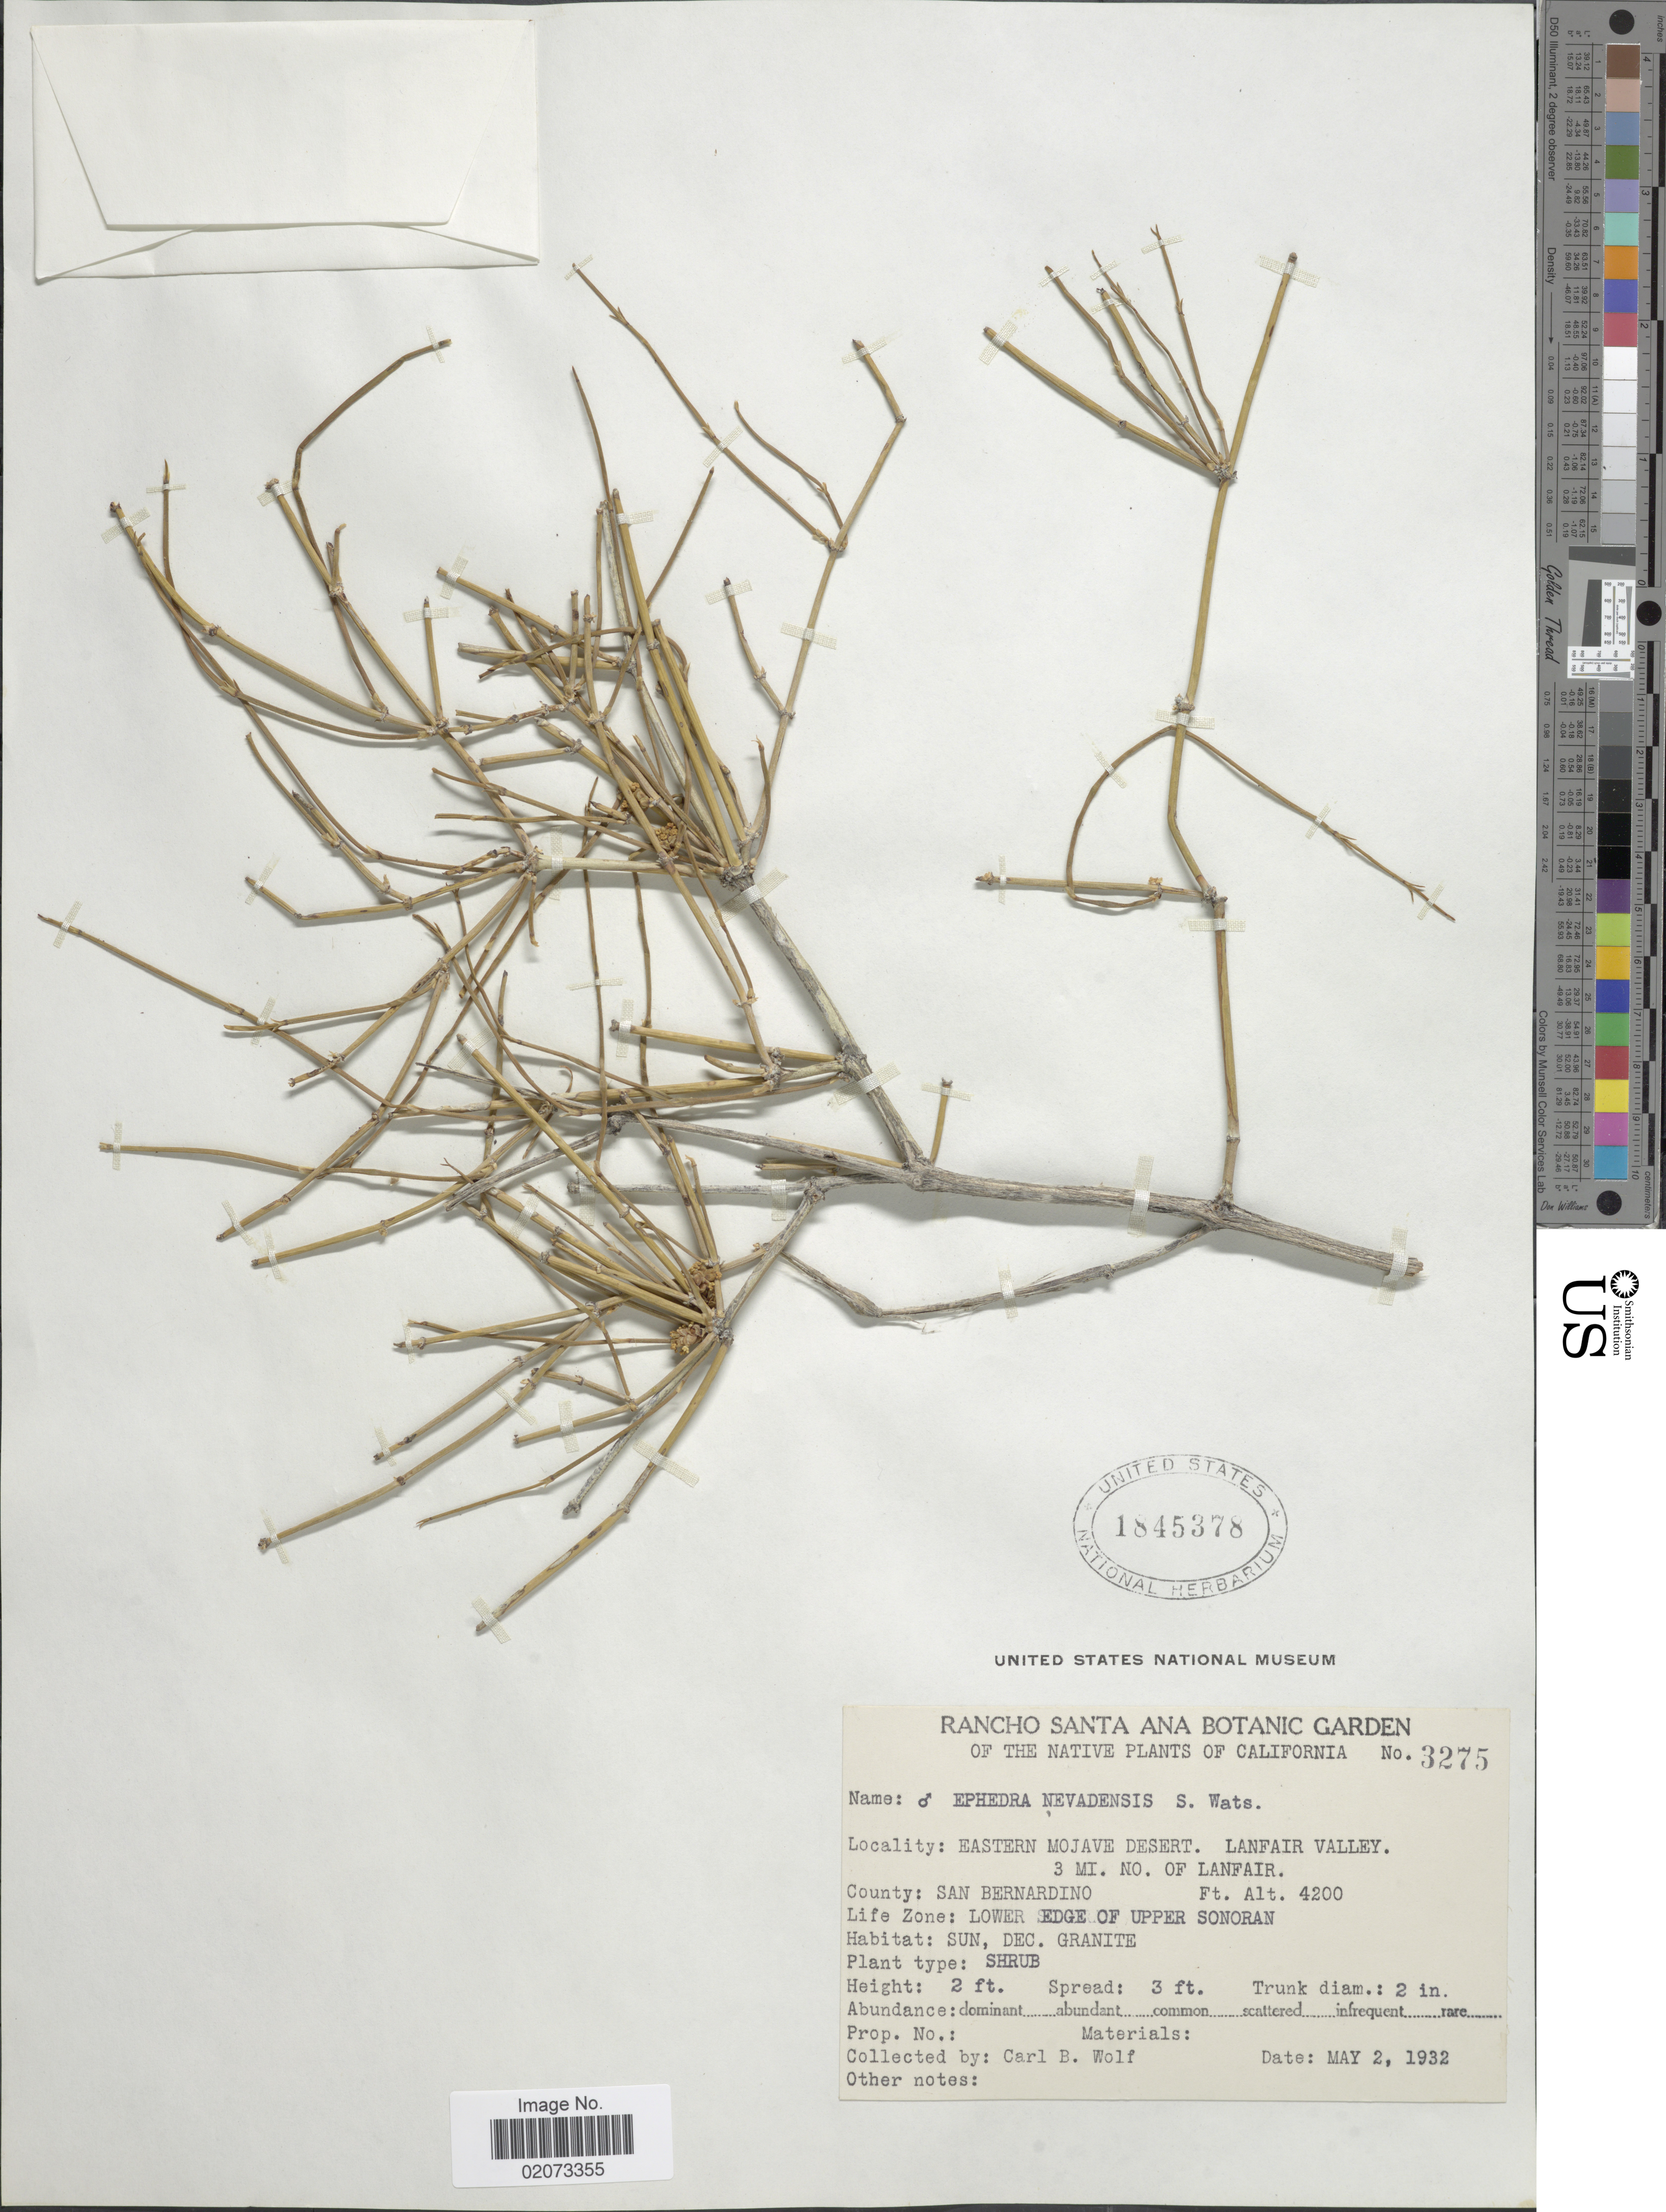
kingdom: Plantae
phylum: Tracheophyta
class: Gnetopsida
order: Ephedrales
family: Ephedraceae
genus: Ephedra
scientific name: Ephedra nevadensis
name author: S. Watson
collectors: C. B. Wolf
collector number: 3275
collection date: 1932-05-02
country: United States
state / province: California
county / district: San Bernardino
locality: Eastern Mojave Desert. Lanfair Valley 3 mi. No. of Lanfair. County: San Bernardino.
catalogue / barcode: US 1845378